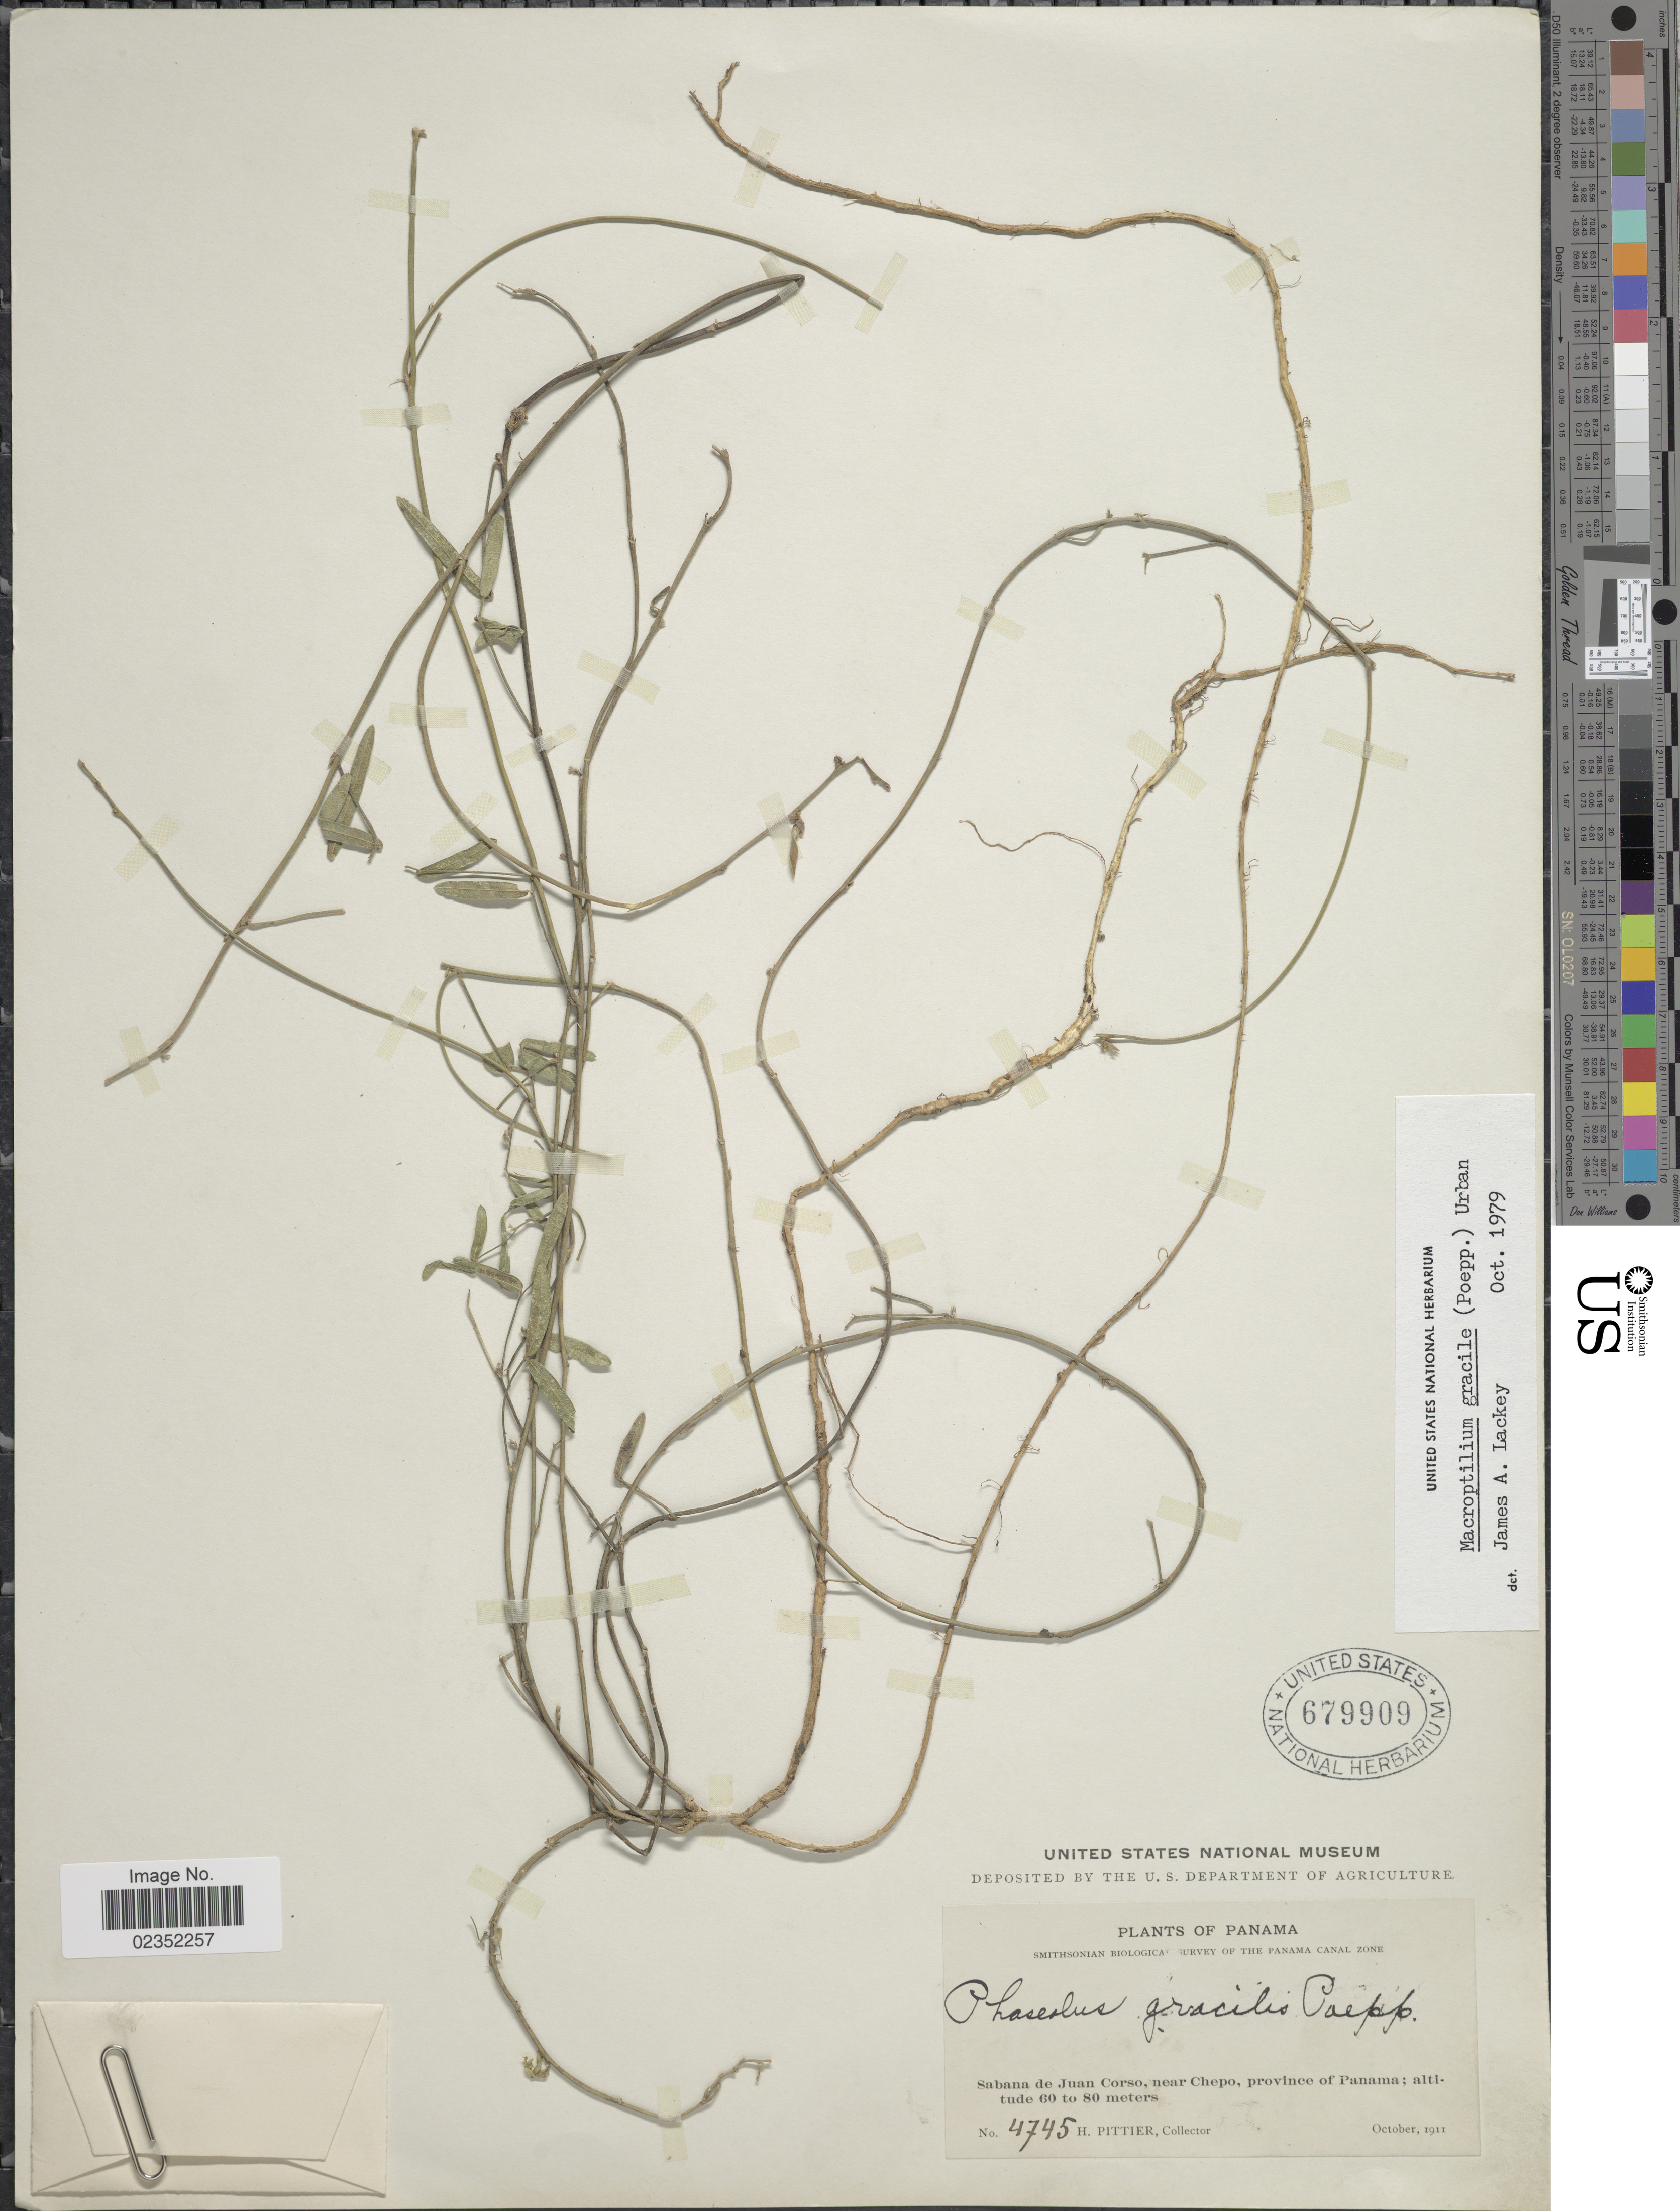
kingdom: Plantae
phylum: Tracheophyta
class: Magnoliopsida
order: Fabales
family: Fabaceae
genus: Macroptilium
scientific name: Macroptilium gracile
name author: (Poepp. ex Benth.) Urb.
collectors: H. F. Pittier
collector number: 4745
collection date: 1911-10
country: Panama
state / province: Panamá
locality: Sabana de Juan Corso, near Chepo, province of Panama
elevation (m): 60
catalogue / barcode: US 679909